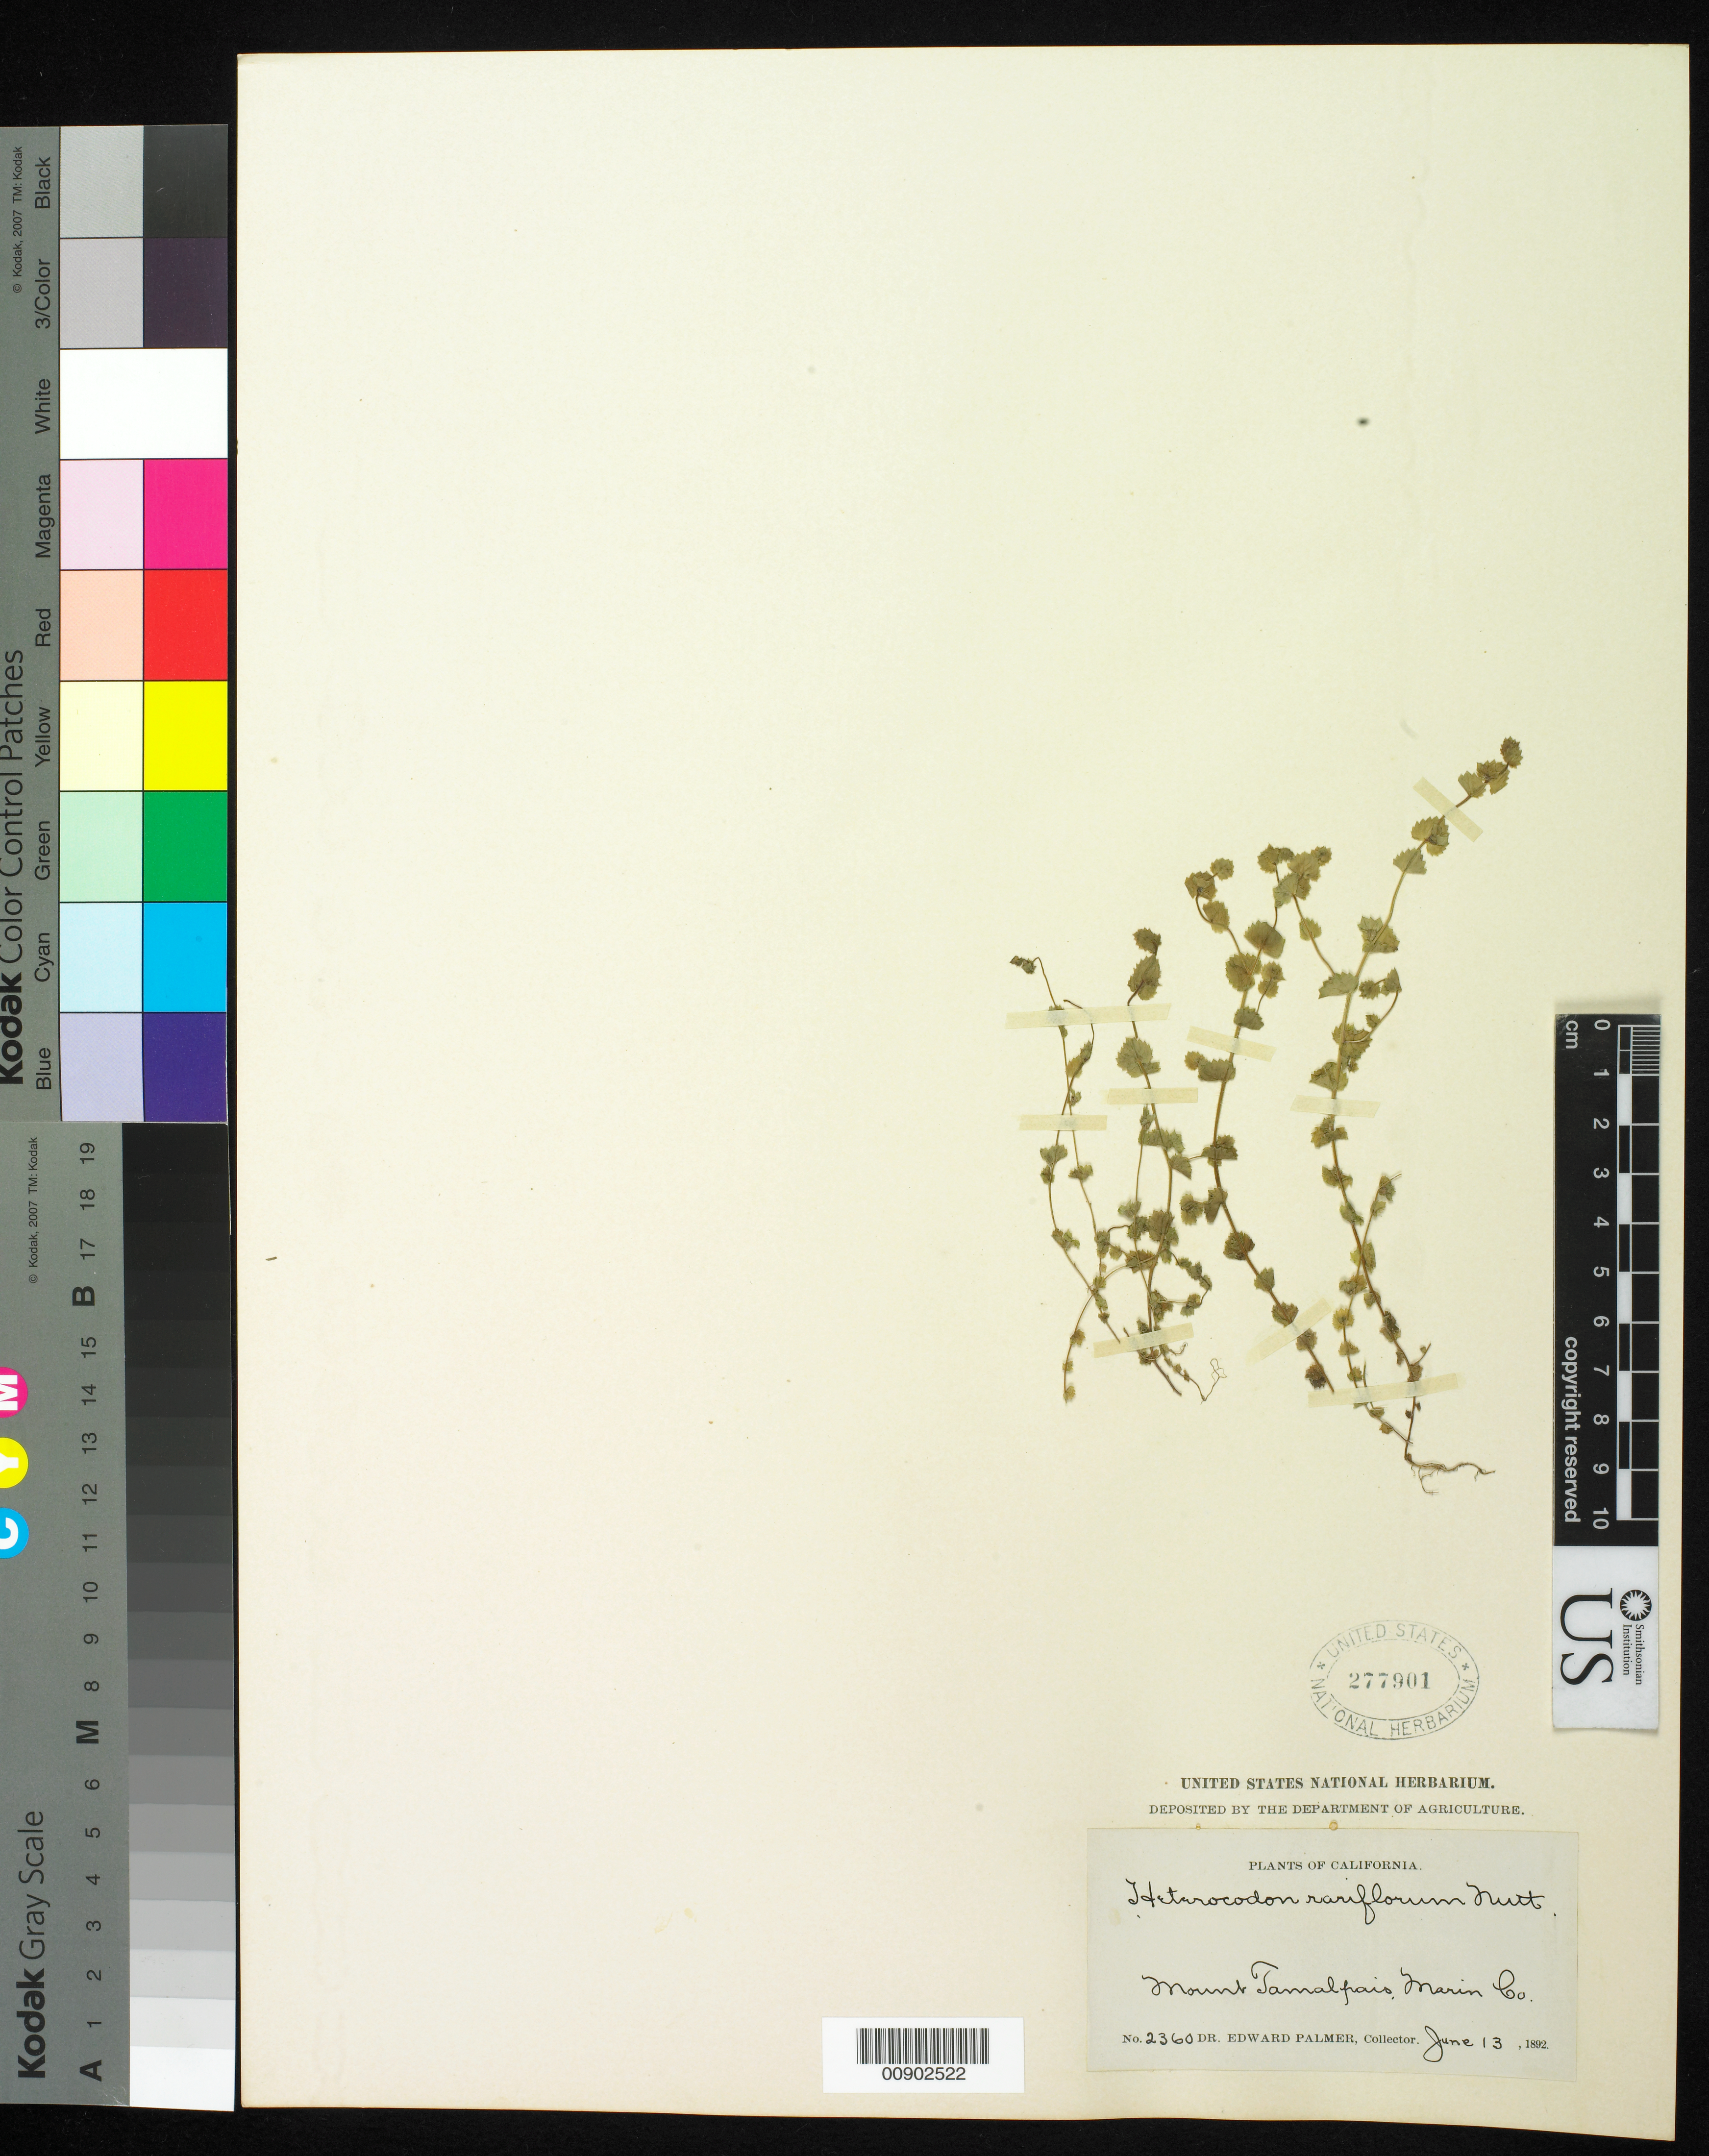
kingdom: Plantae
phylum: Tracheophyta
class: Magnoliopsida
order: Asterales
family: Campanulaceae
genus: Heterocodon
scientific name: Heterocodon rariflorum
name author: Nutt.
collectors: E. Palmer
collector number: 2360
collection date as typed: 13 Jun 1892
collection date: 1892-06-13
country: United States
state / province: California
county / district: Marin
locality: Mount Tamalpais, Marin County, California.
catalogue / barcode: US 277901